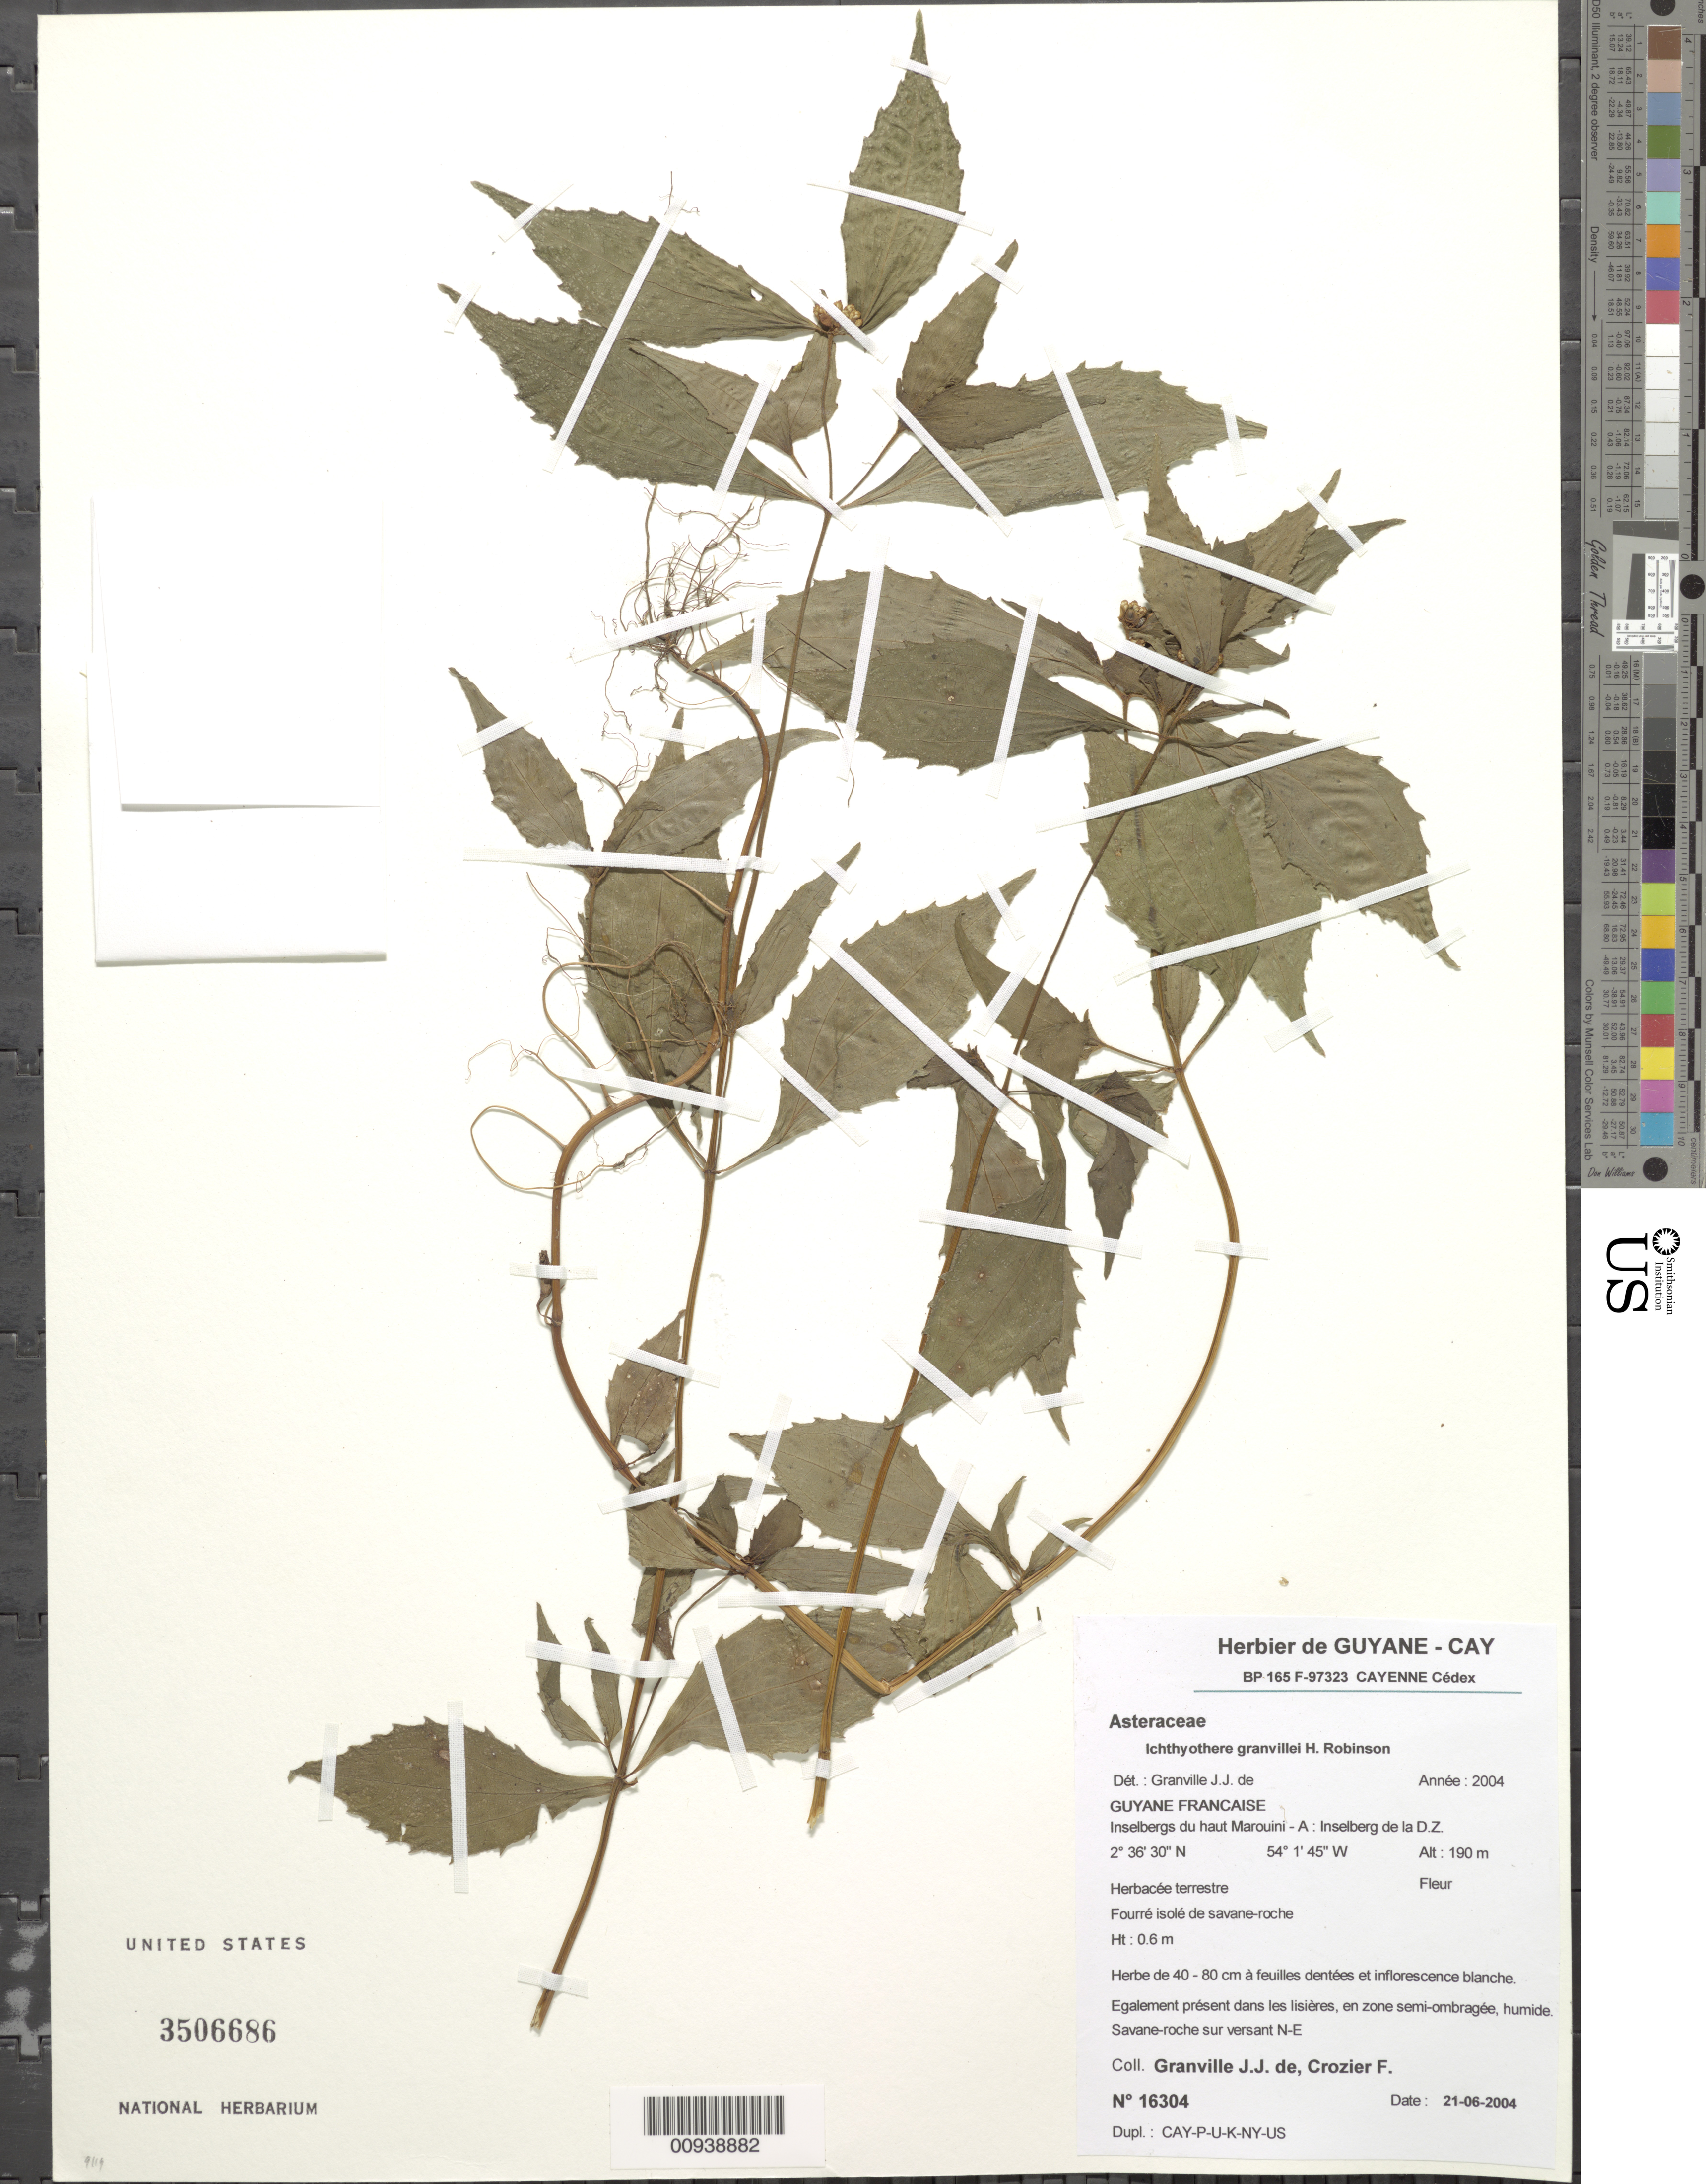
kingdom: Plantae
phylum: Tracheophyta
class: Magnoliopsida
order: Asterales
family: Asteraceae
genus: Ichthyothere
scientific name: Ichthyothere granvillei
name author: H. Rob.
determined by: Granville, J. J. de, (CAY), Institut de Recherche pour le Developpement (IRD) (FRENCH GUIANA)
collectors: J.-J. de Granville & F. Crozier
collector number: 16304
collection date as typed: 21-Jun-04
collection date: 2004-06-21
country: French Guiana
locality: Haut Marouini-A; Inselberg de la D.Z.; savanne-roche sur versant N-E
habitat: Fourré isolé de savane-roche, egalement présent dans les lisières, en zone semi-ombragée, humide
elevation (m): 200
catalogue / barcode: US 3506686